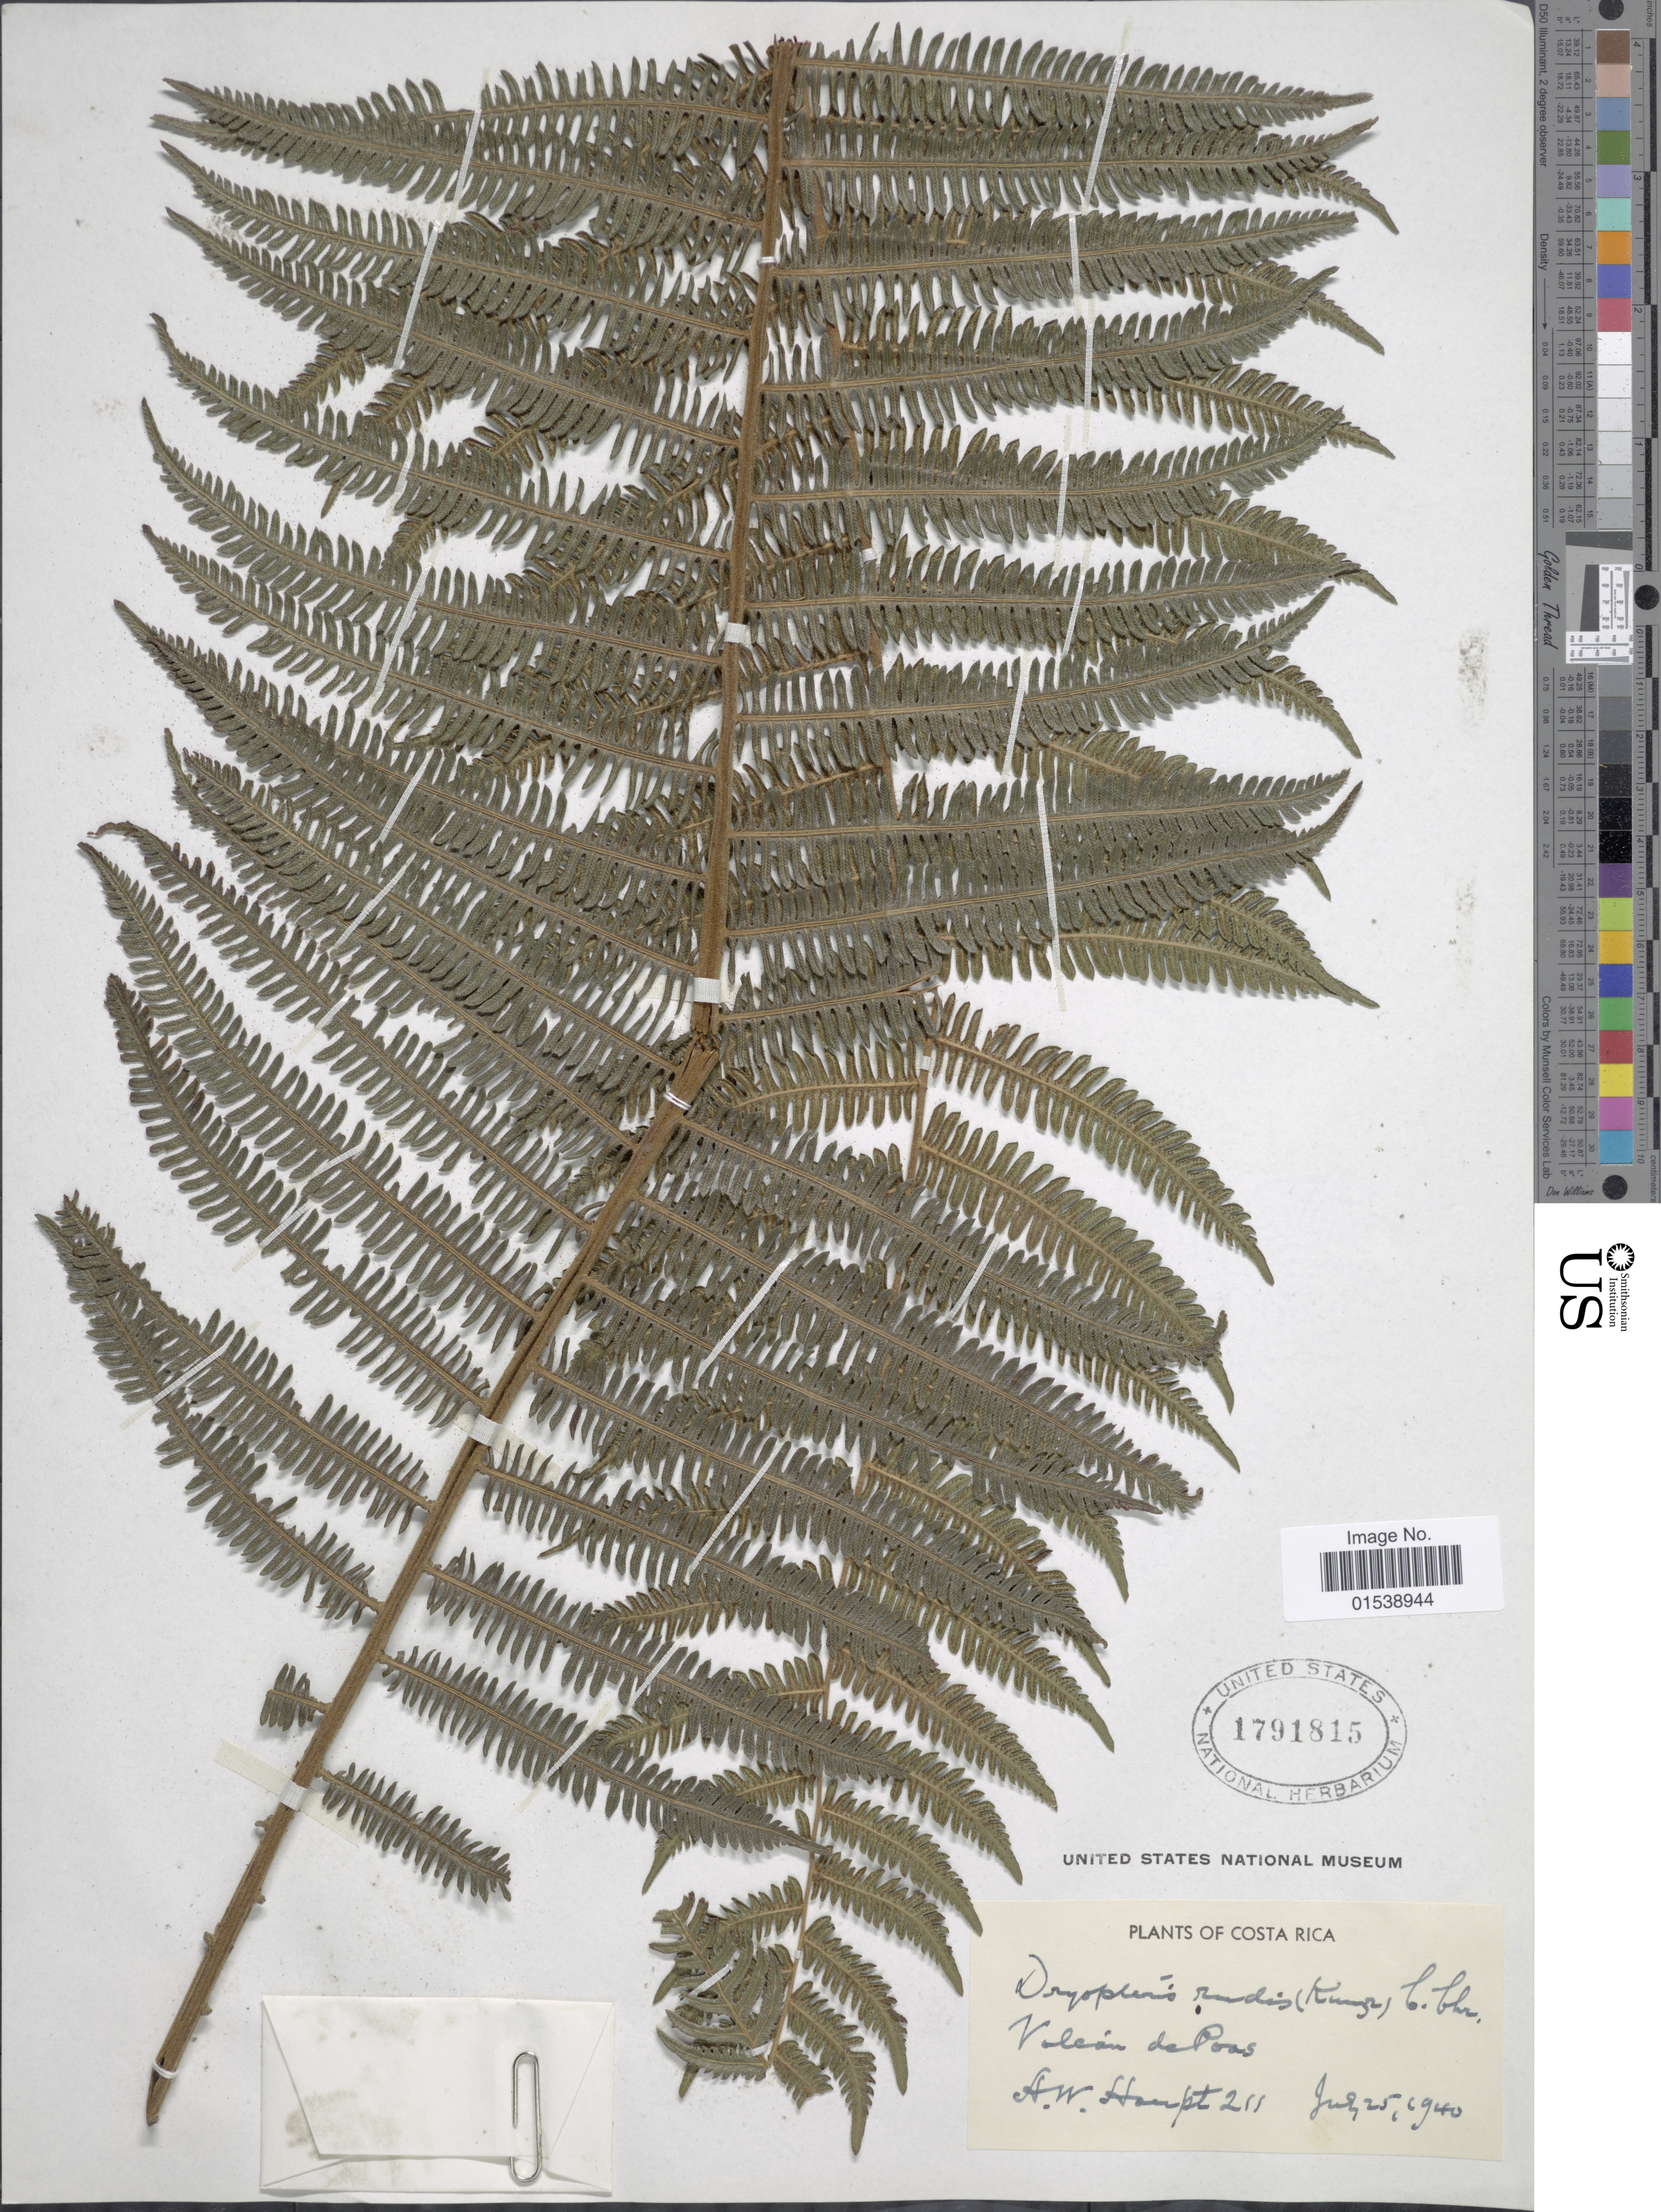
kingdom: Plantae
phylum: Tracheophyta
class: Polypodiopsida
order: Polypodiales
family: Thelypteridaceae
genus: Amauropelta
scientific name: Amauropelta rudis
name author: (Kunze) Pic. Serm.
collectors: A. Hampt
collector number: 211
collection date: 1940-07-25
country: Costa Rica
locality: Volcan de Poas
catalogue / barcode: US 1791815